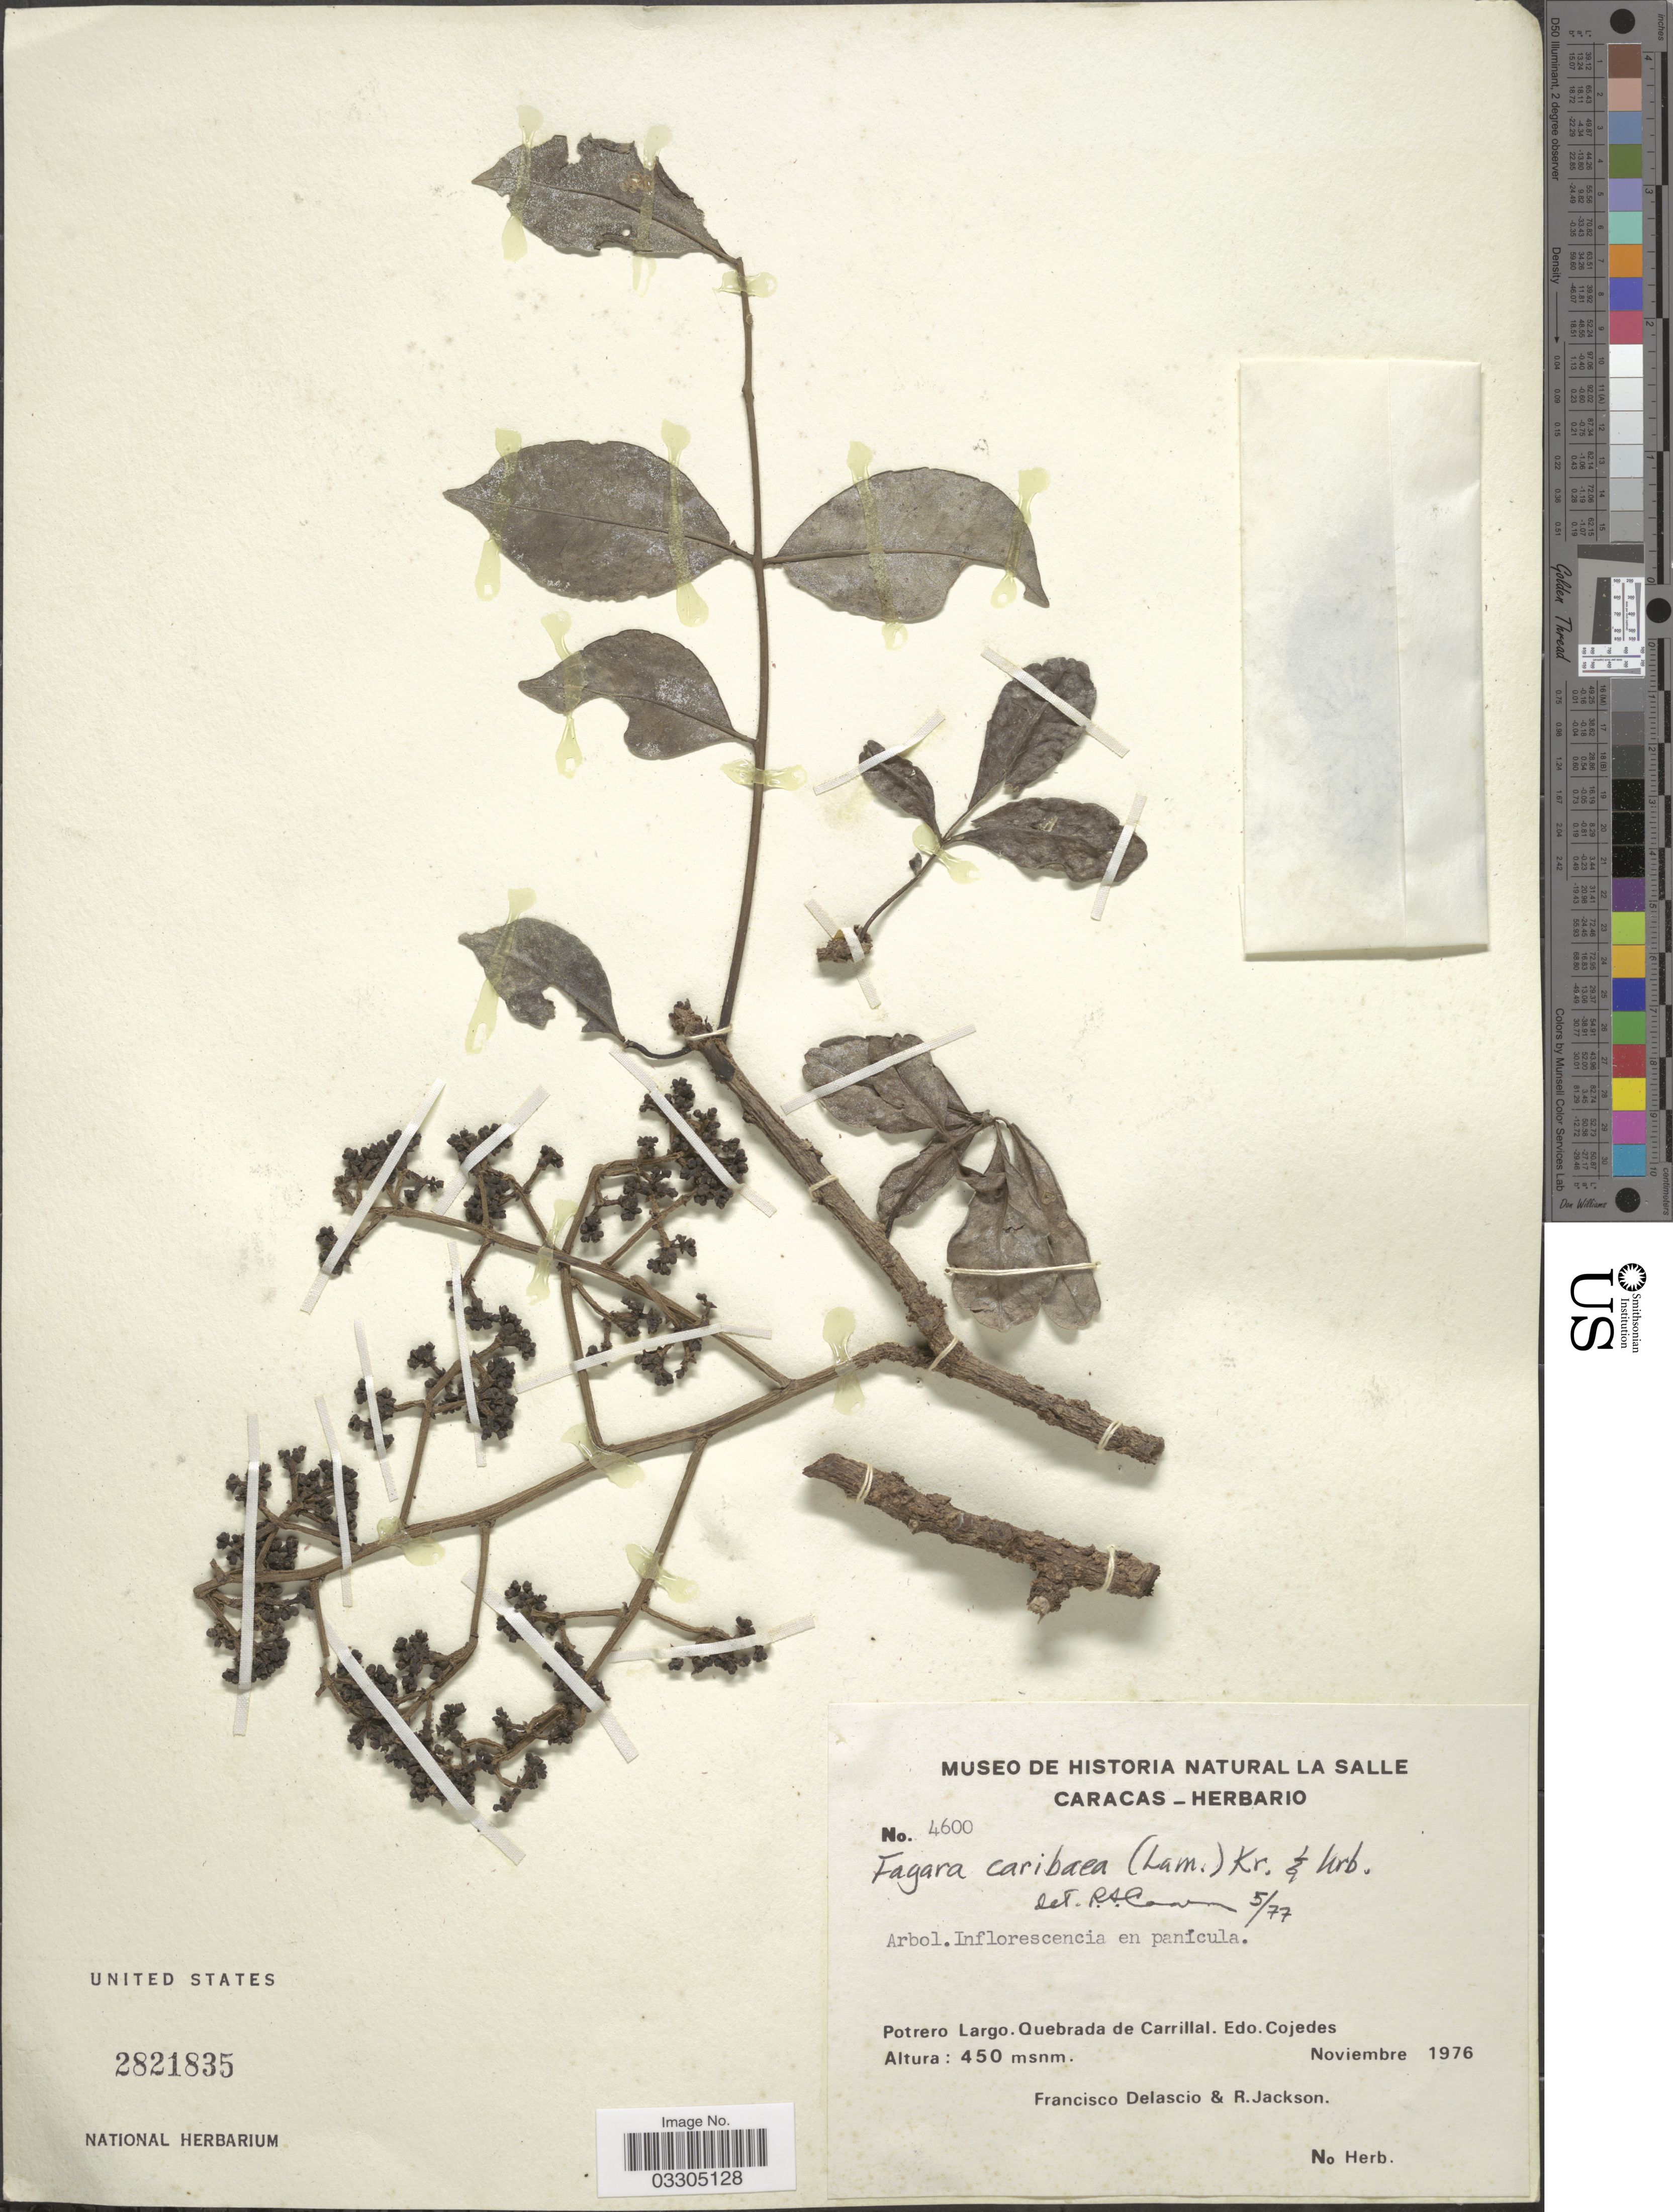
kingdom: Plantae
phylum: Tracheophyta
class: Magnoliopsida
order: Sapindales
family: Rutaceae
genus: Zanthoxylum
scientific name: Zanthoxylum caribaeum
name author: Lam.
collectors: F. Delascio & R. Jackson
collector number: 4600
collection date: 1976-11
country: Venezuela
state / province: Cojedes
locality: Potrero Largo. Quebrada de Carrillal.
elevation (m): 450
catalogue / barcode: US 2821835